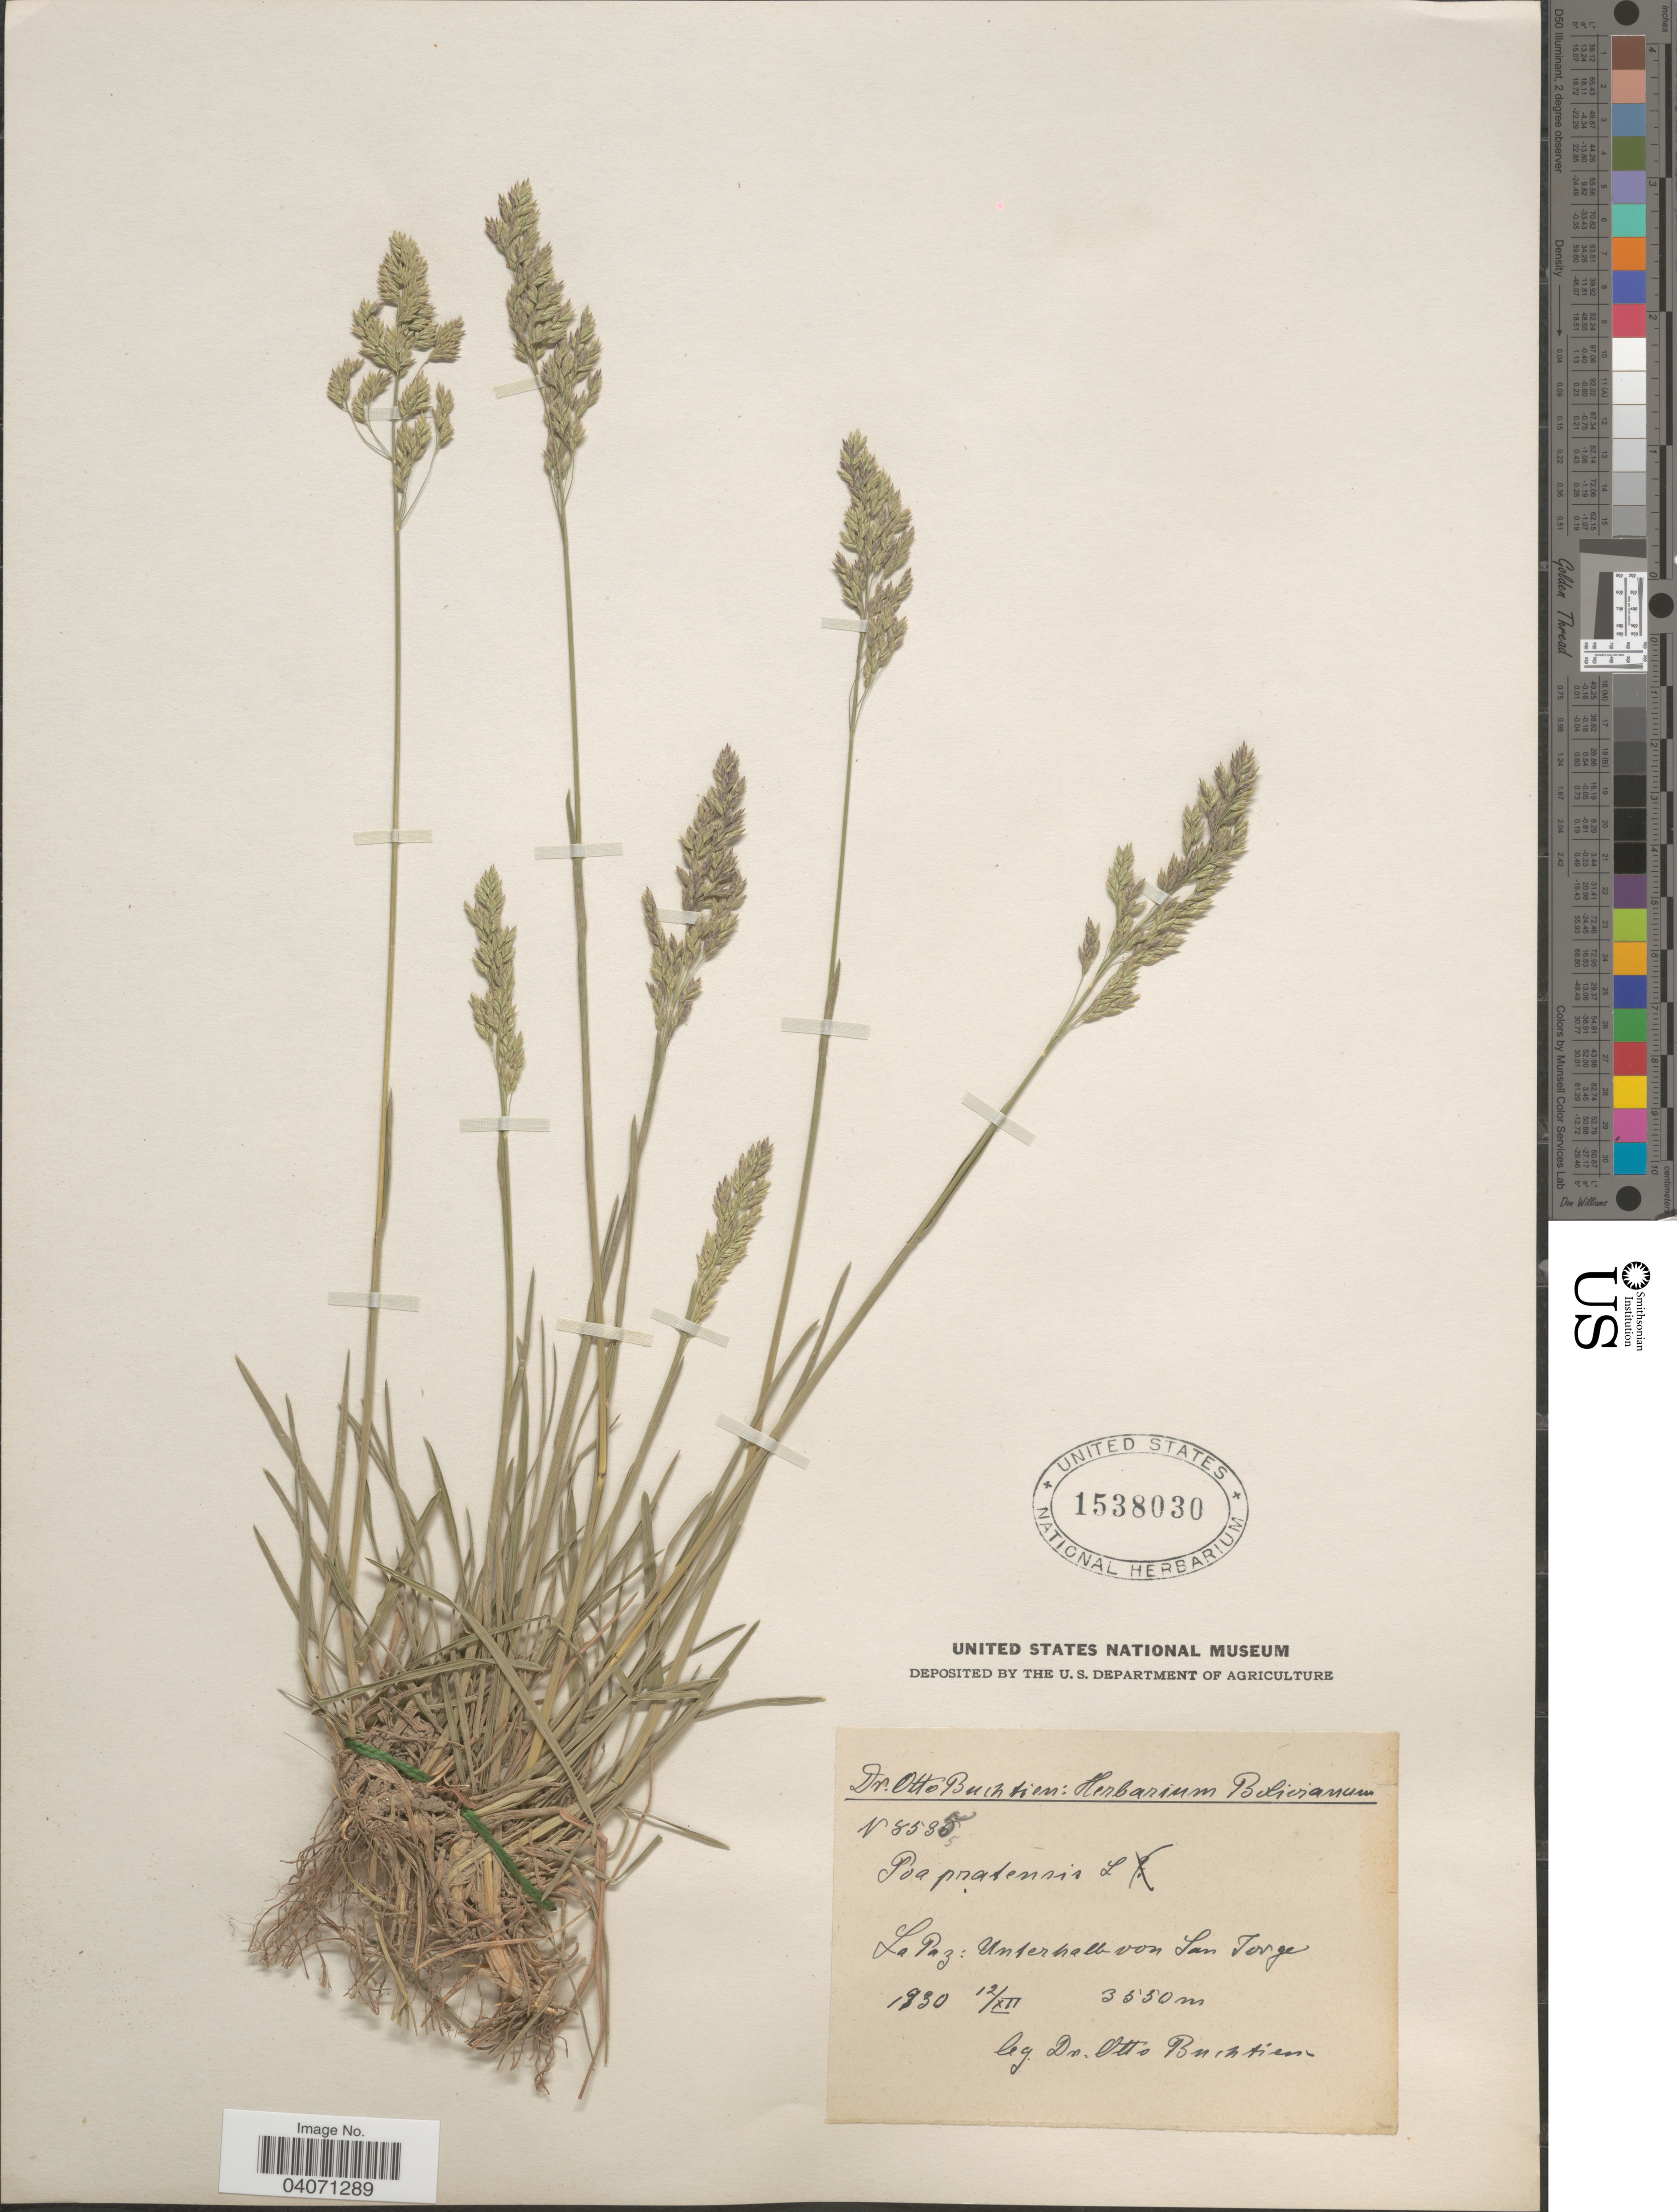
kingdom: Plantae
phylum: Tracheophyta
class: Liliopsida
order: Poales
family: Poaceae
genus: Poa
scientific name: Poa pratensis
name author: L.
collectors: O. Buchtien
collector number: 8535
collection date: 1930-12-12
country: Bolivia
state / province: La Paz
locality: Unterhalb von San Jorge.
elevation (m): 3550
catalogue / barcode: US 1538030